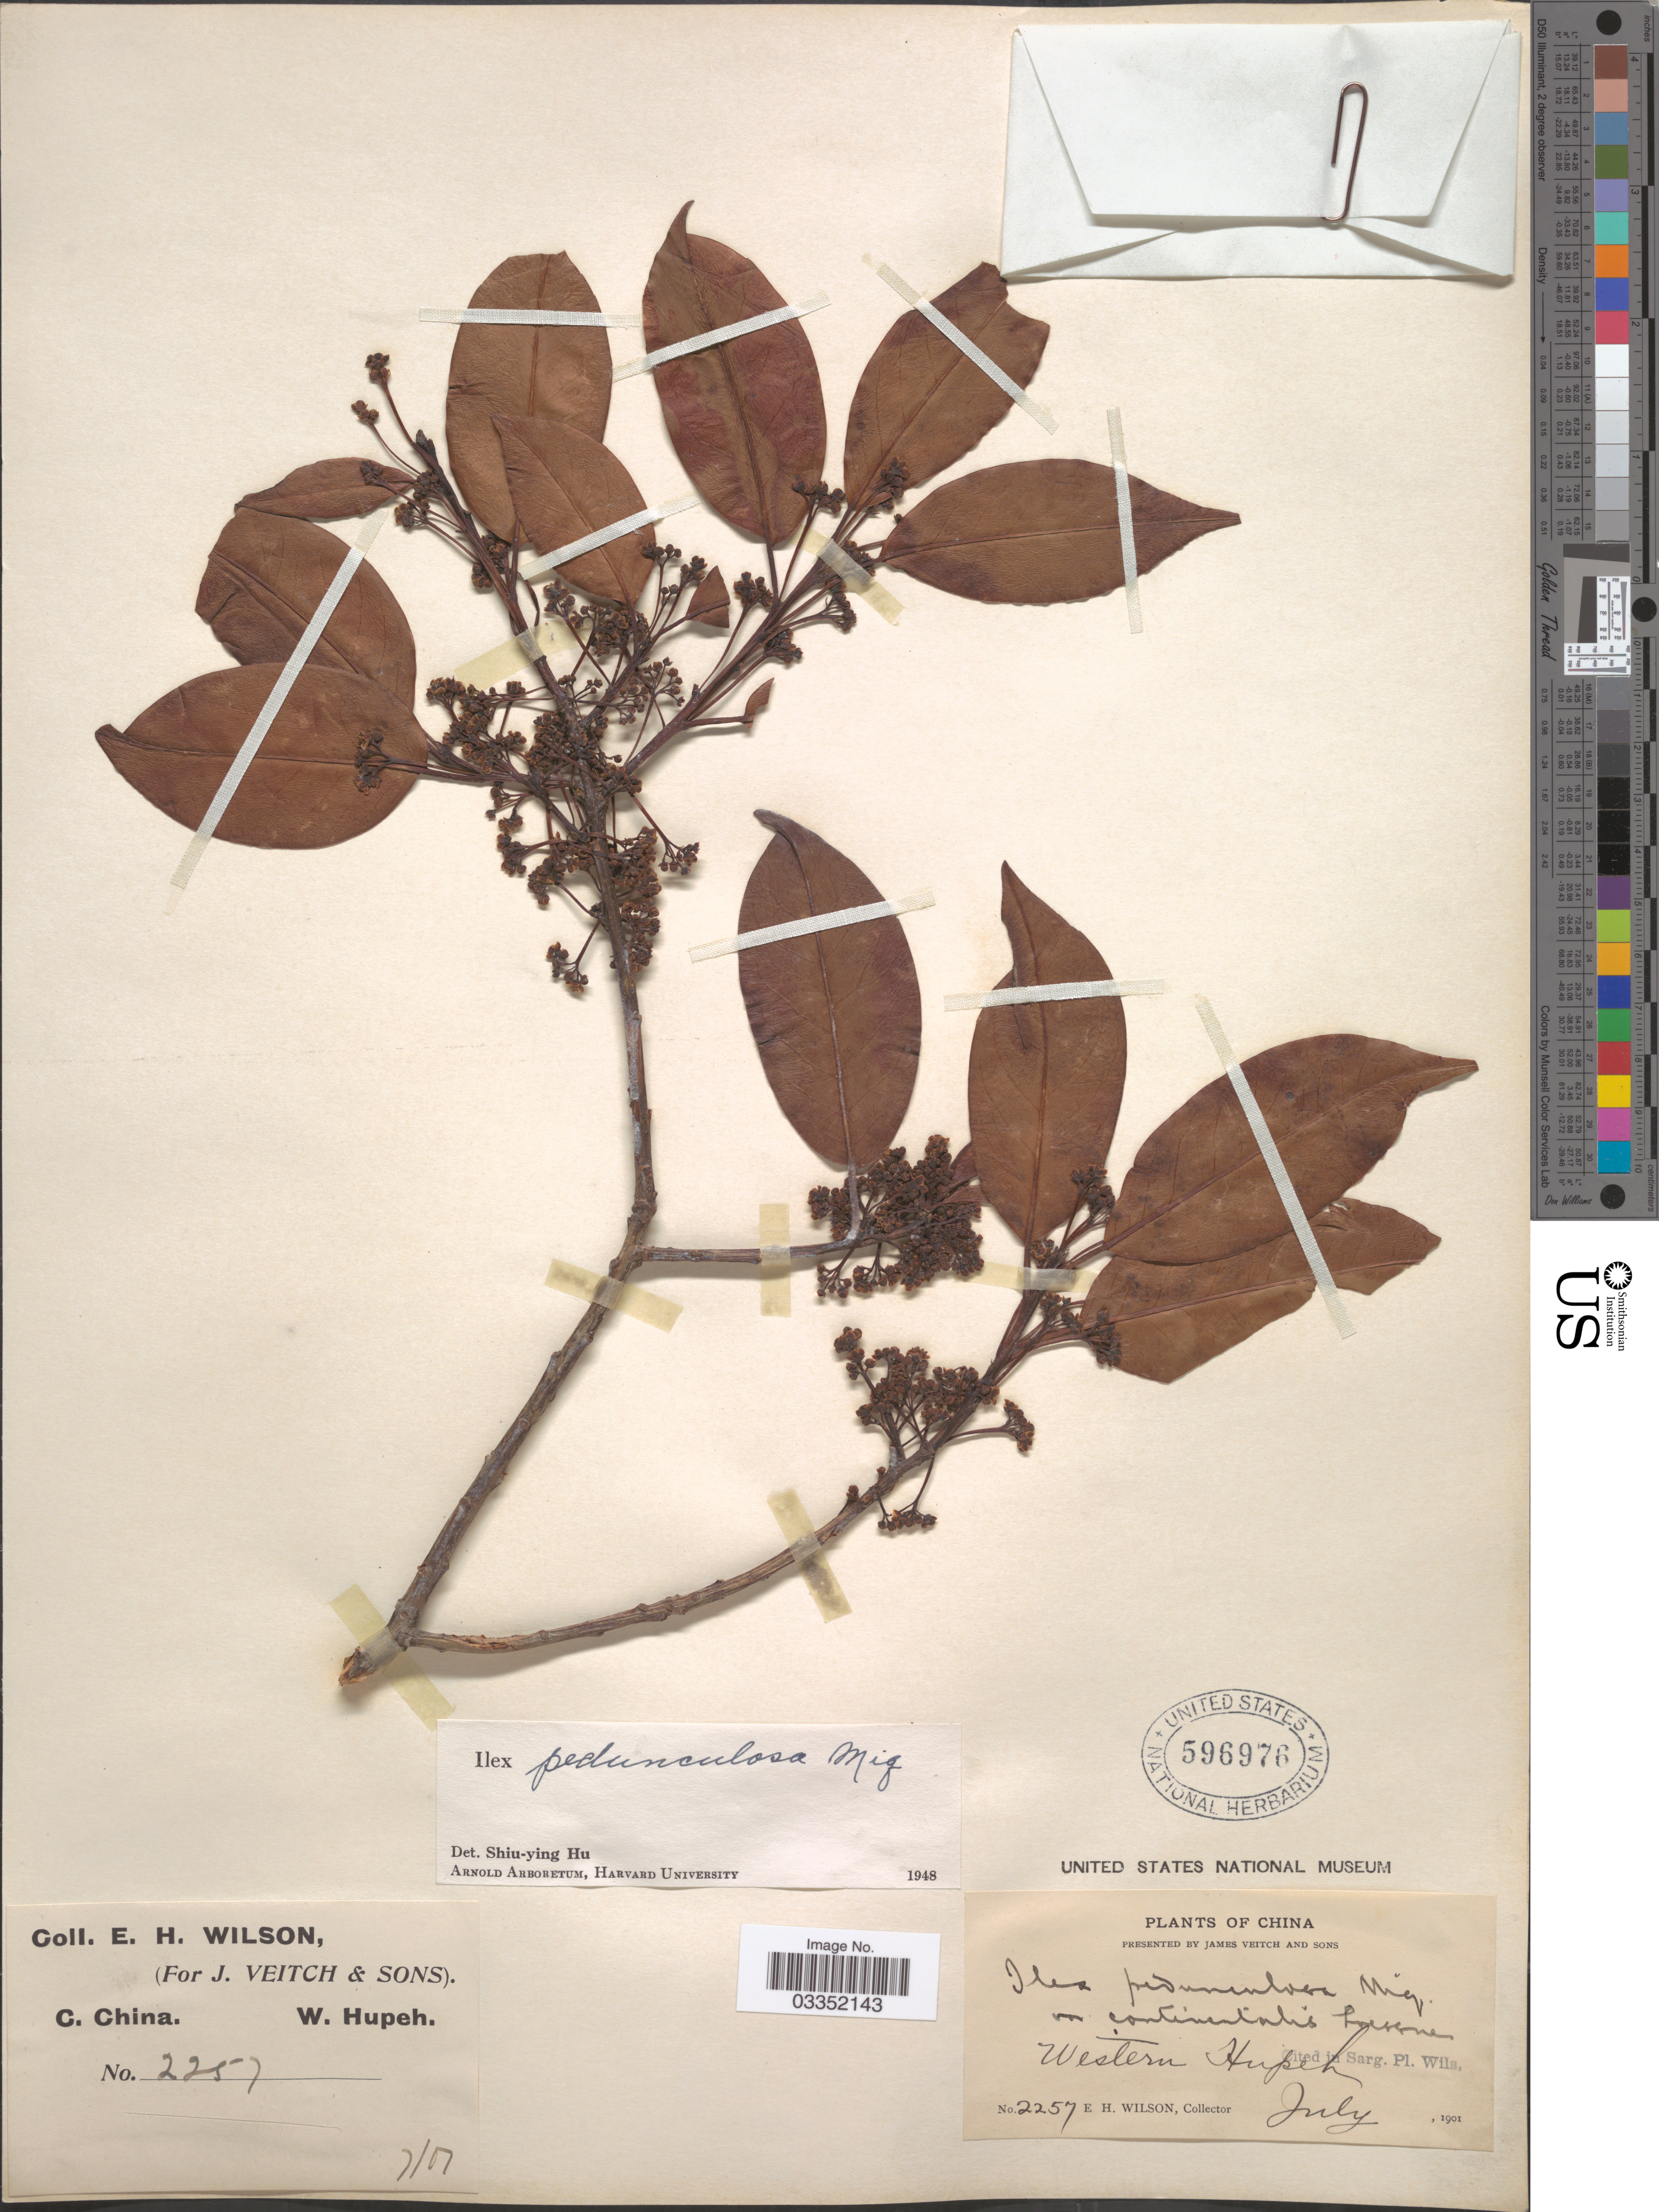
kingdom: Plantae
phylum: Tracheophyta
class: Magnoliopsida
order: Aquifoliales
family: Aquifoliaceae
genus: Ilex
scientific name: Ilex pedunculosa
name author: Miq.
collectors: E. Wilson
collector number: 2257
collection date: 1901-07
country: China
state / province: Hubei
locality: C. China, Western Hupeh.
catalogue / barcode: US 596976